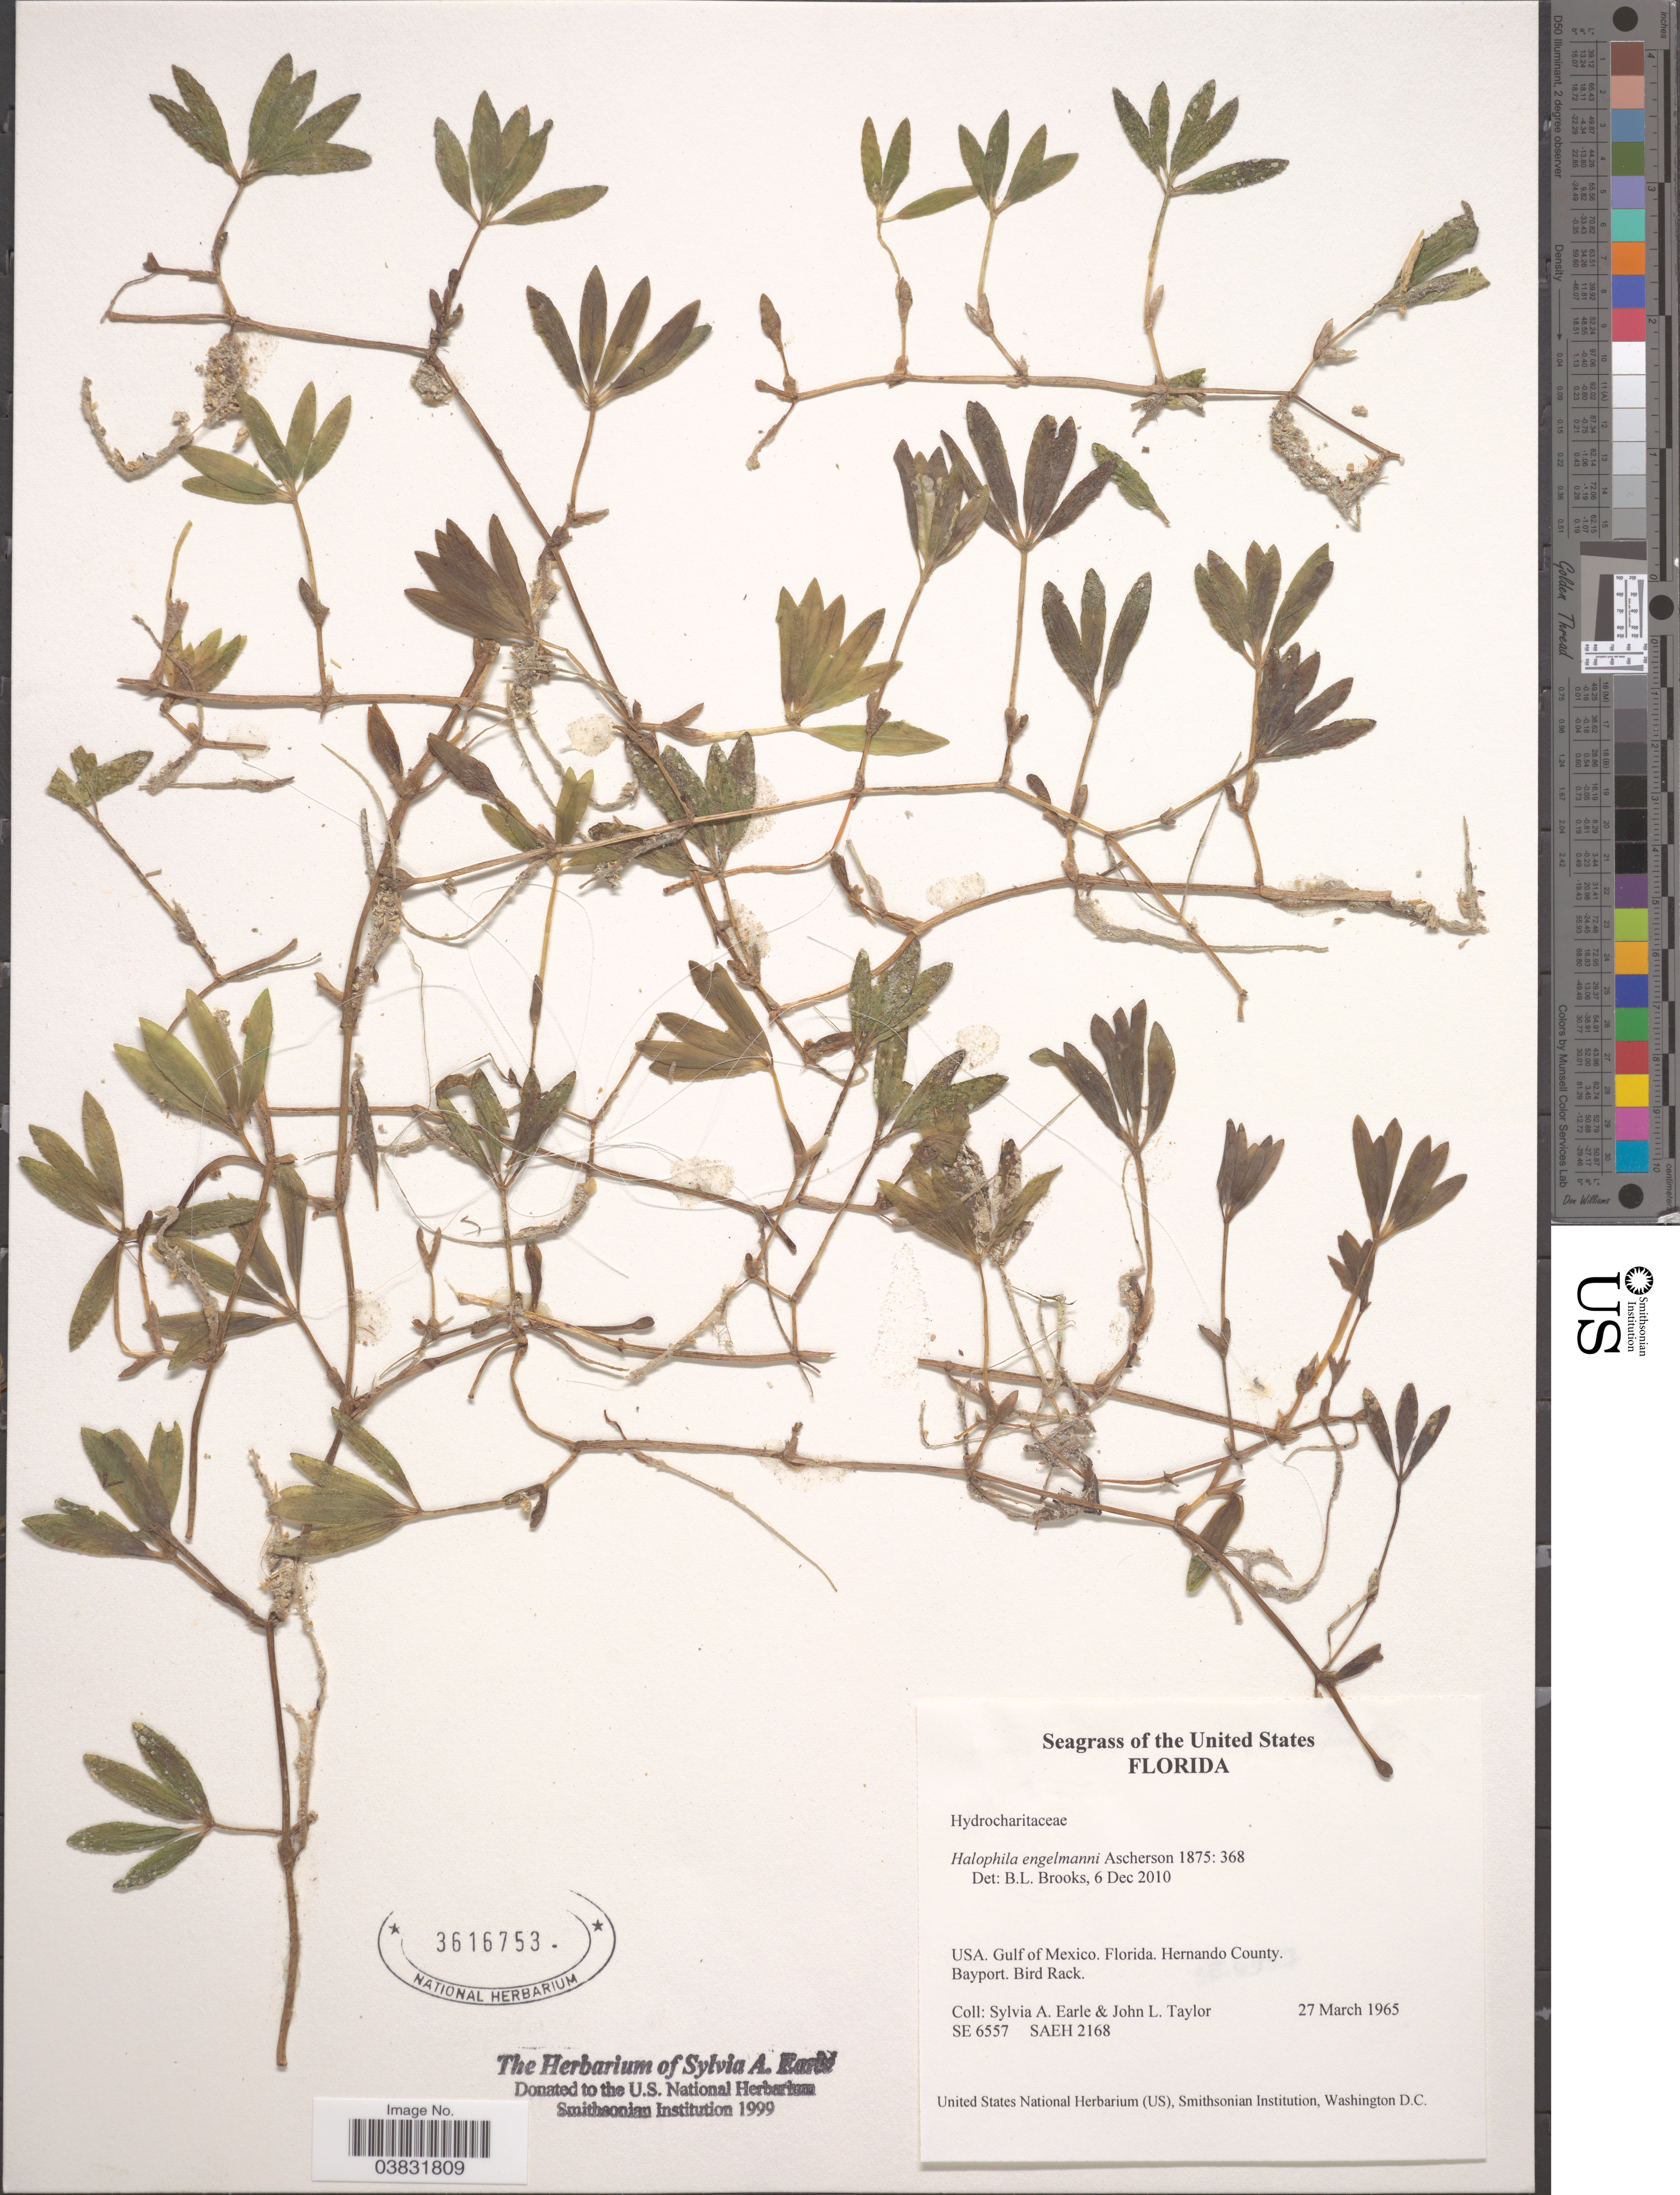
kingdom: Plantae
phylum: Tracheophyta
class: Liliopsida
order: Alismatales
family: Hydrocharitaceae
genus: Halophila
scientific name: Halophila engelmannii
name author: Asch.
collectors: S. A. Earle & J. L. Taylor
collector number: SE6557/SAEH2168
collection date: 1965-03-27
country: United States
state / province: Florida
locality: Gulf of Mexico. Hernando County. Bayport, Bird Rack.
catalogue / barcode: US 3616753